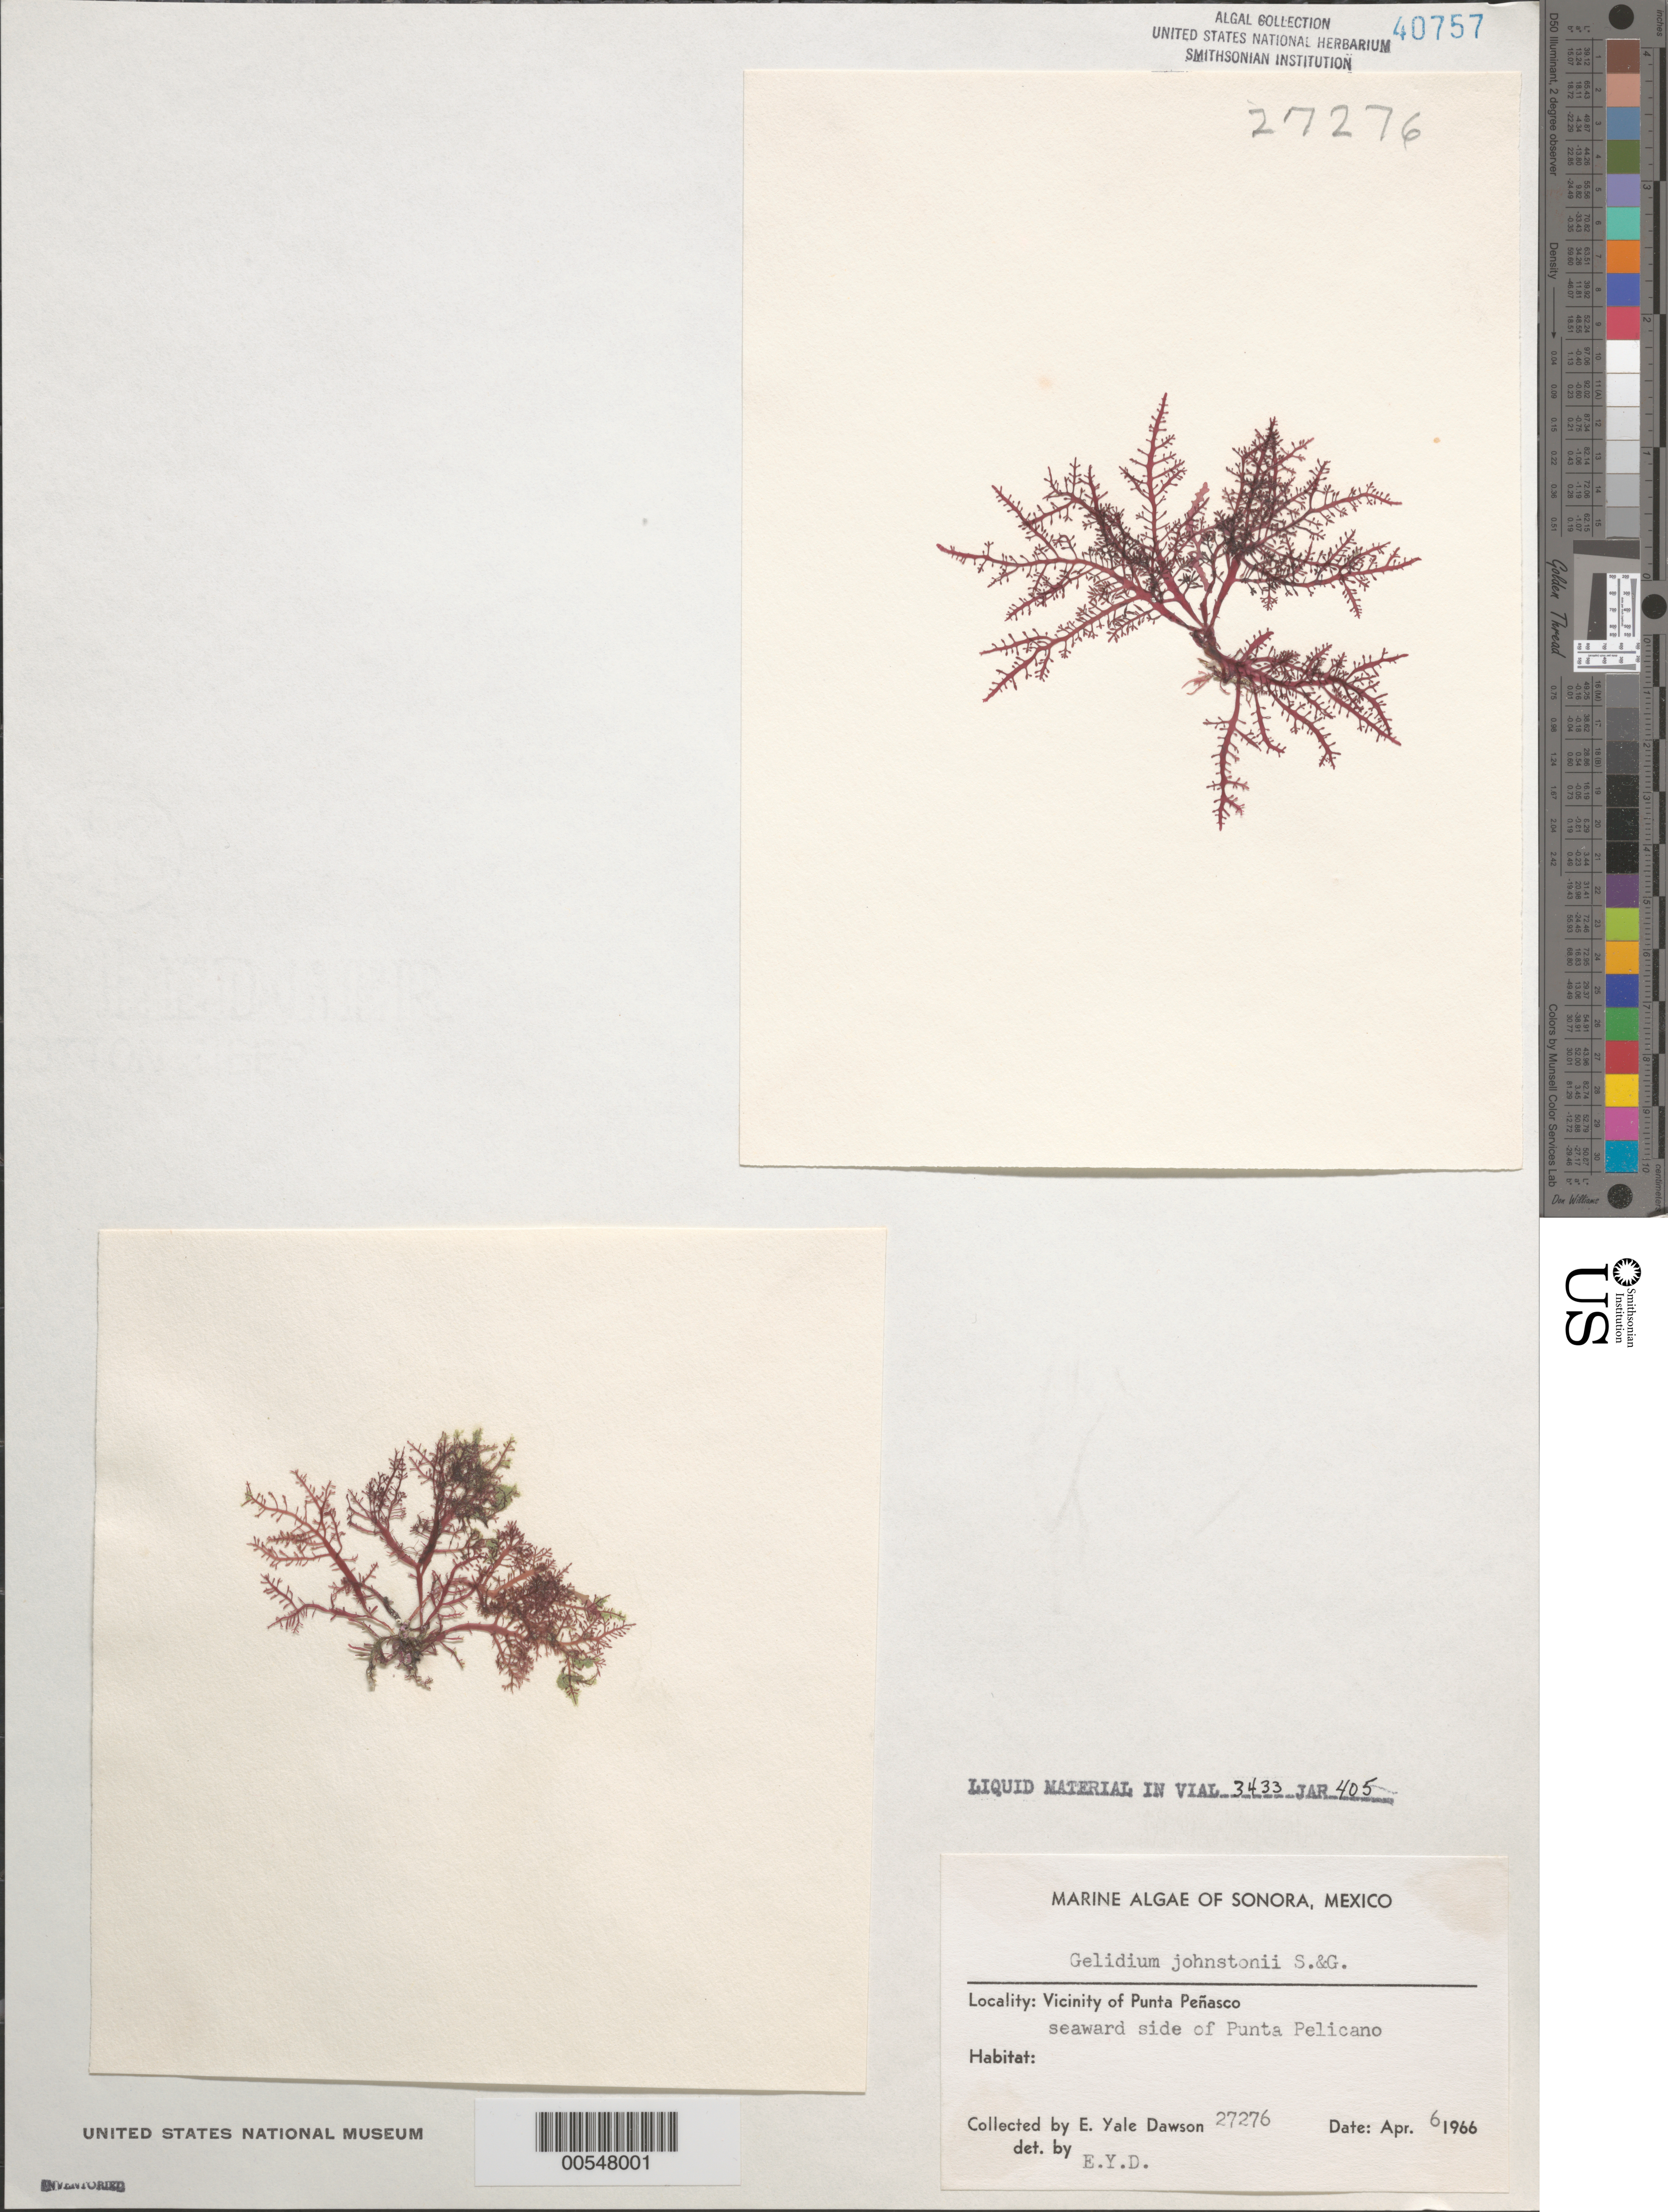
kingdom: Plantae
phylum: Rhodophyta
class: Florideophyceae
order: Gelidiales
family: Gelidiaceae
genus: Gelidium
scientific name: Gelidium johnstonii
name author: Setchell & N.L. Gardner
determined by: Dawson, E. Y.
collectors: E. Y. Dawson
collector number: EYD 27276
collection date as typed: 06 Apr 1966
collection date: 1966-04-06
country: Mexico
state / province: Sonora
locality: Punta Pelicano, near Punta Penasco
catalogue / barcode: US 40757